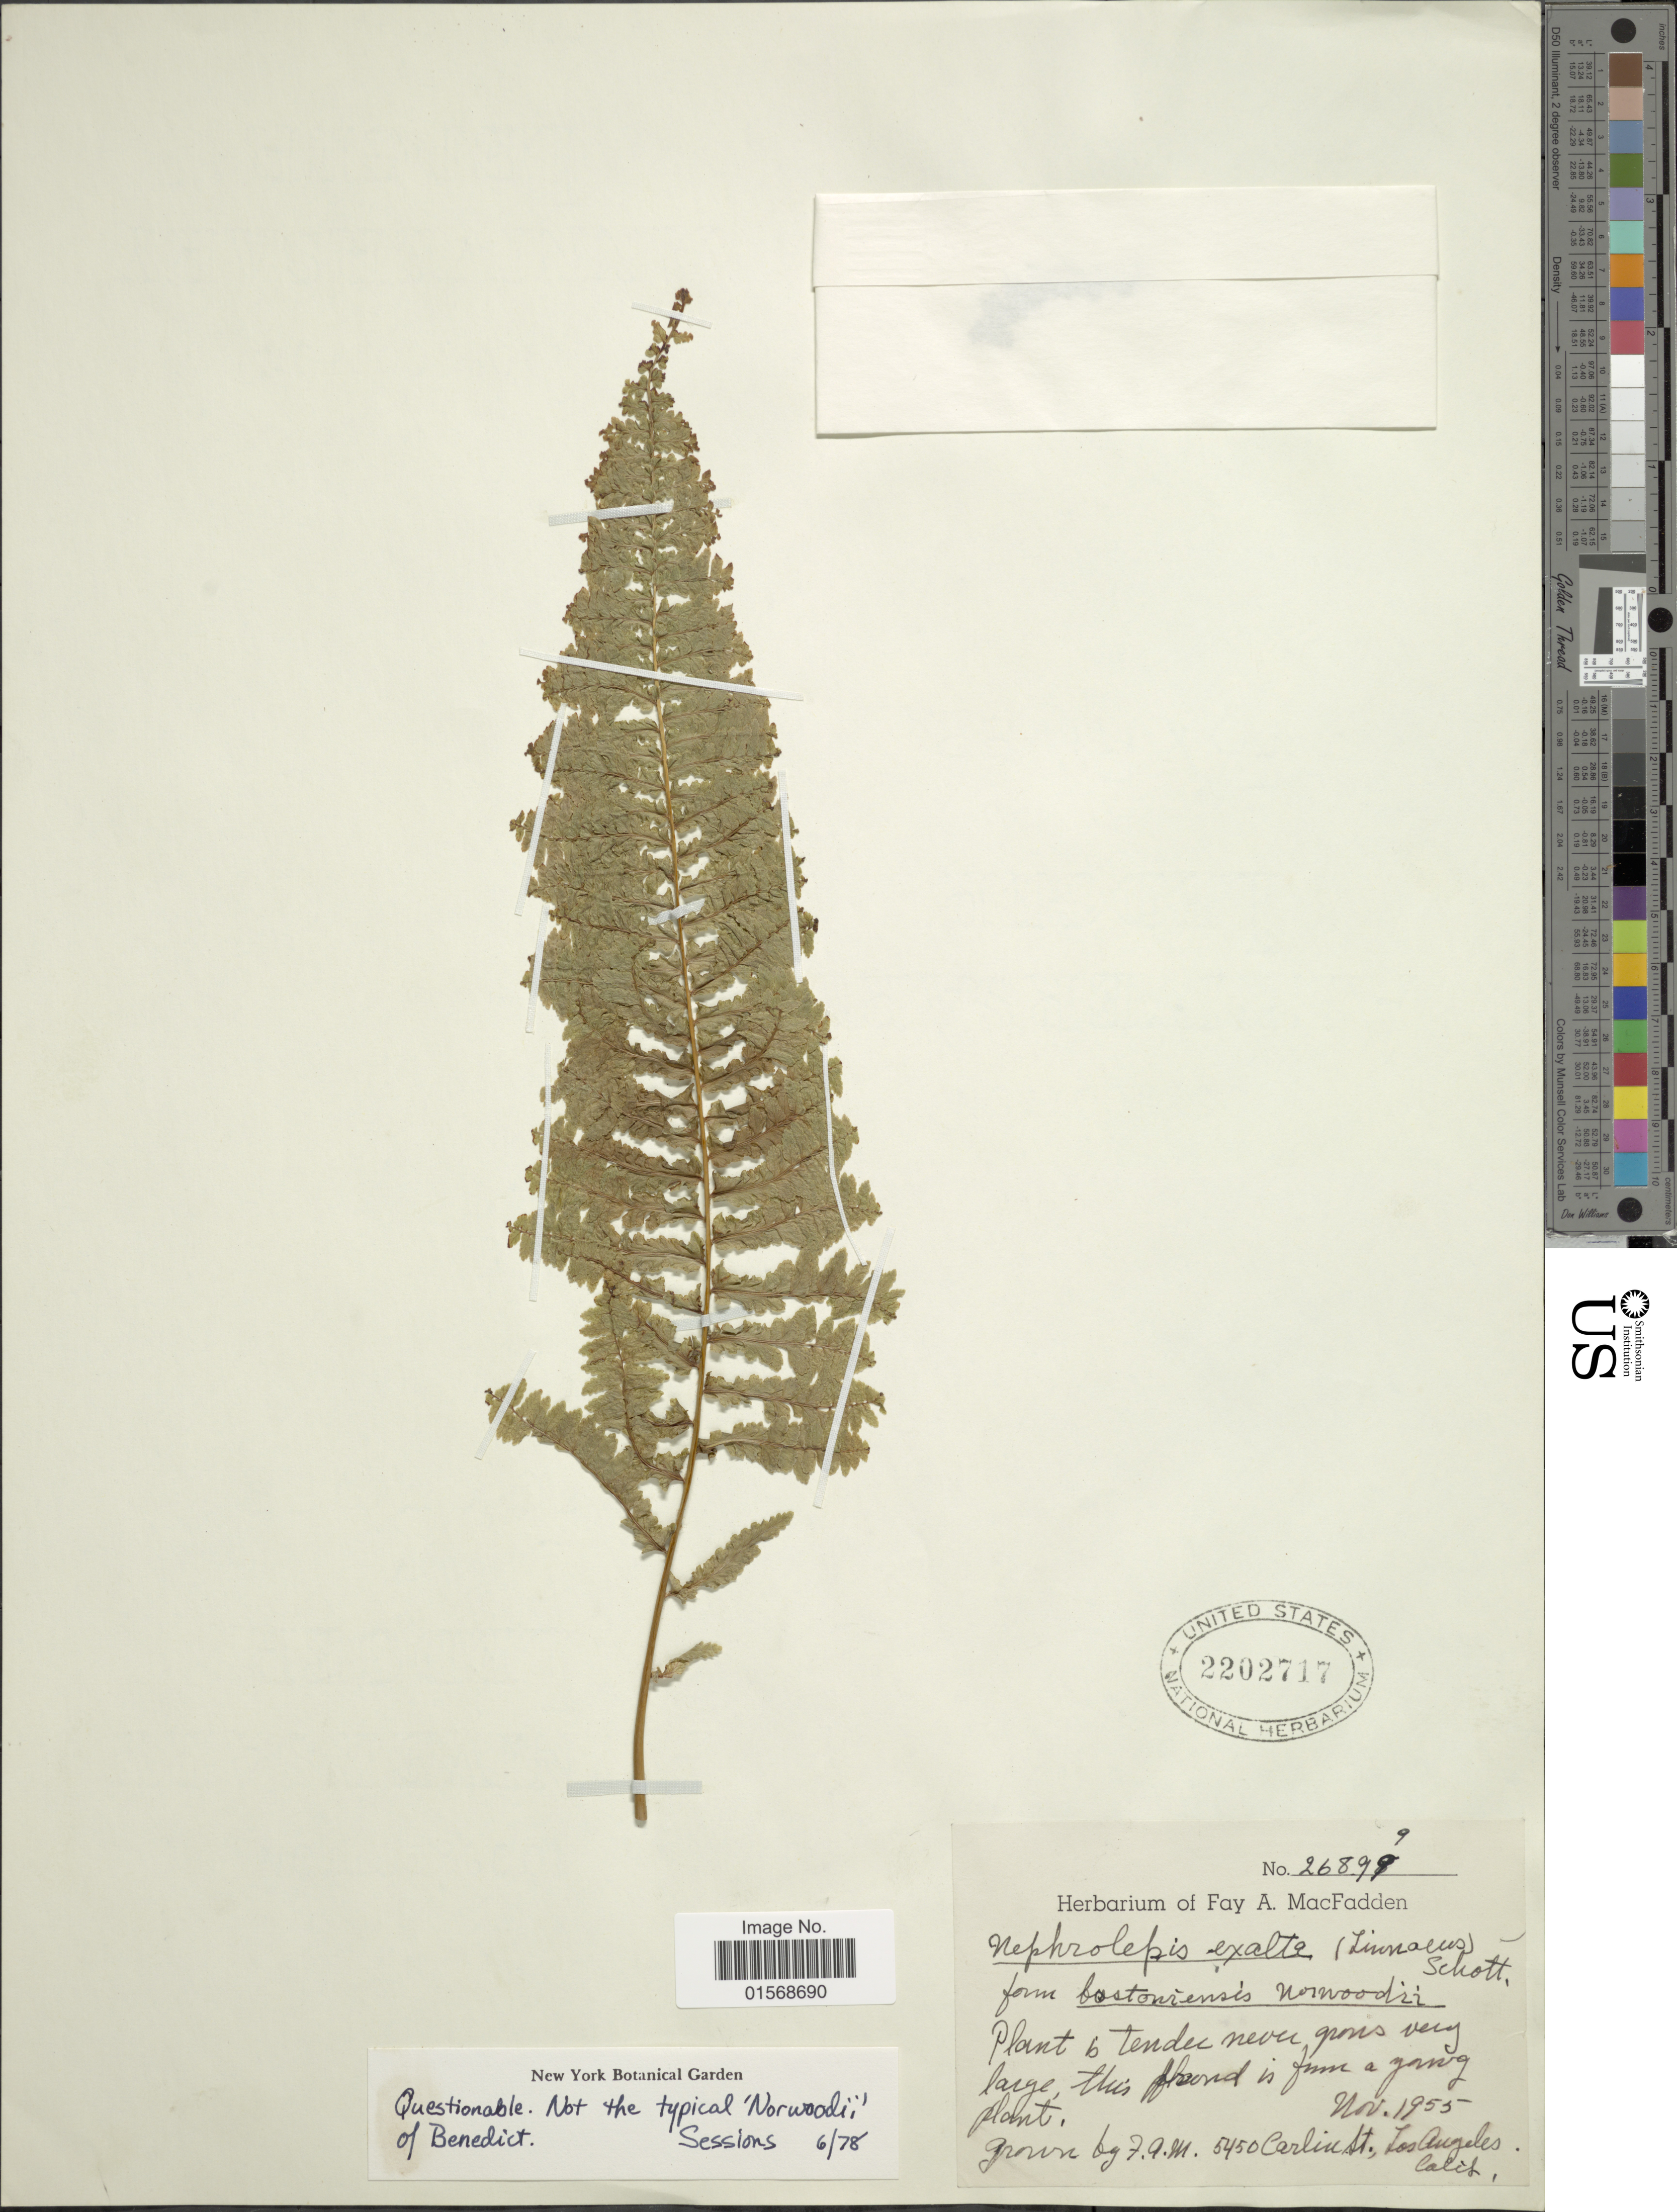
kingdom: Plantae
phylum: Tracheophyta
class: Polypodiopsida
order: Polypodiales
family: Nephrolepidaceae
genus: Nephrolepis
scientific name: Nephrolepis 'Norwood'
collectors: ex herb. Fay A. MacFadden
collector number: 26899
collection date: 1955-11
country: United States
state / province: California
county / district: Los Angeles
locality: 5450 Carlin st., Los Angeles, California.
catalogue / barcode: US 2202717